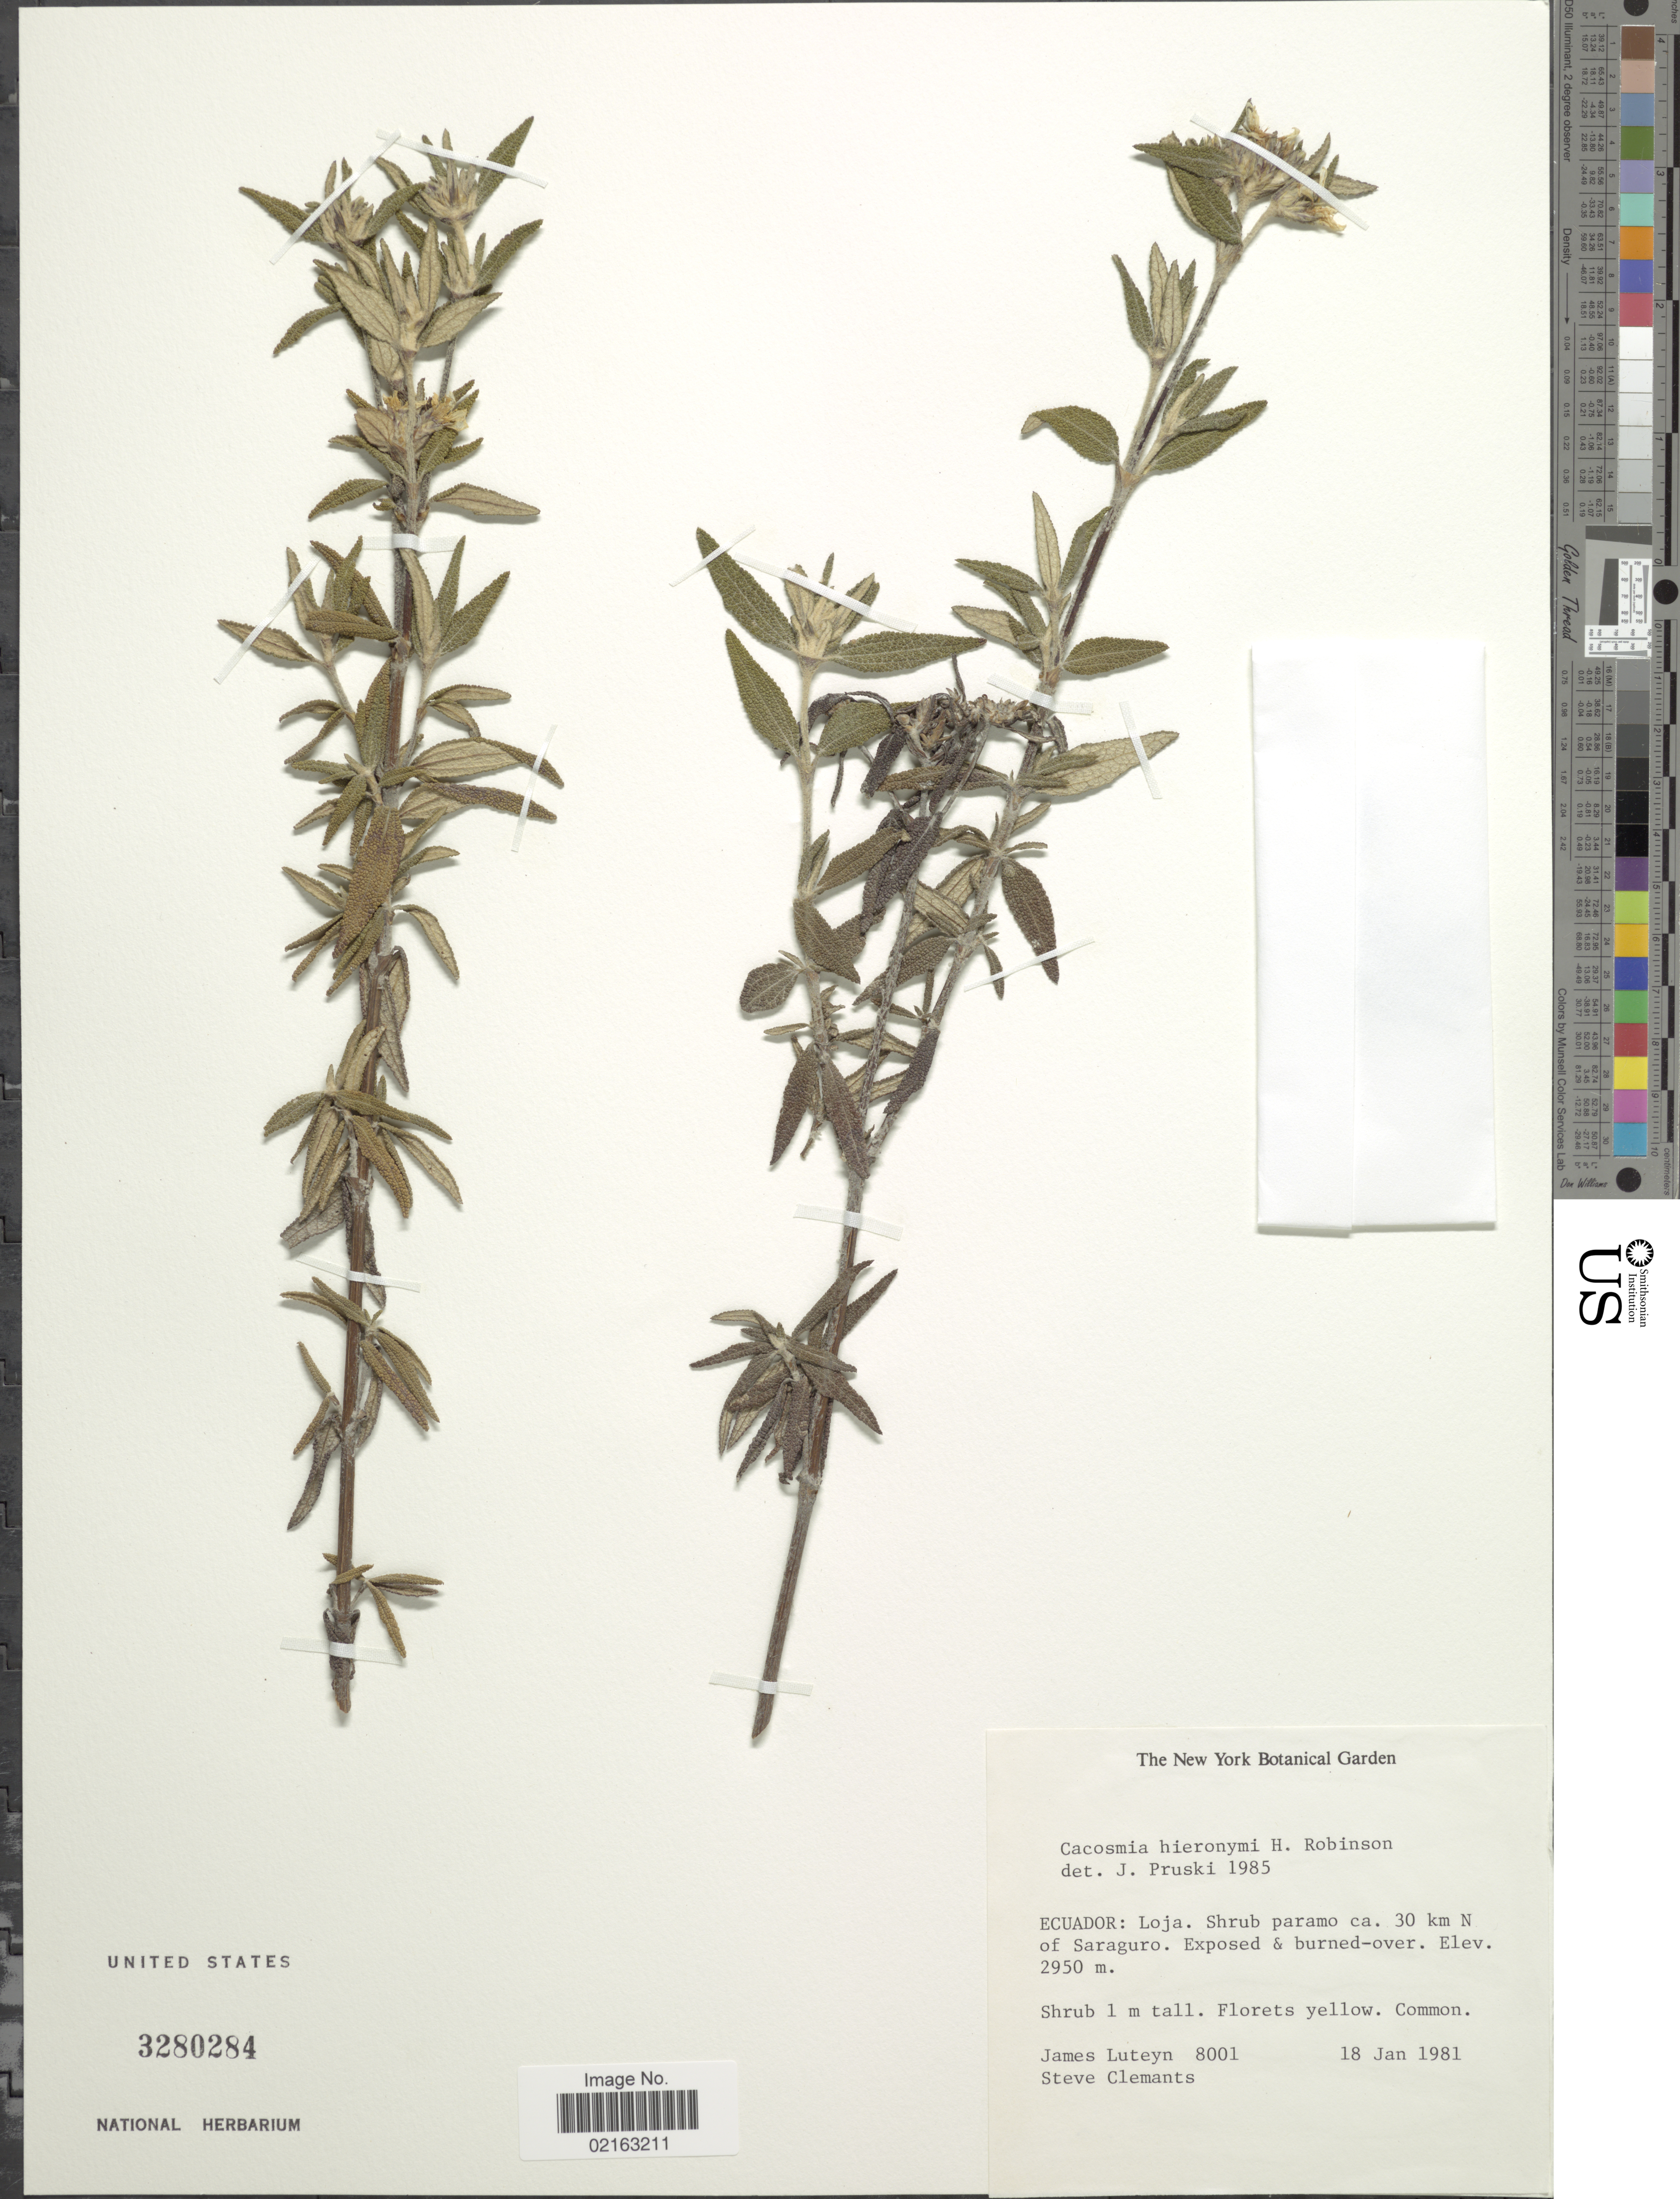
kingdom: Plantae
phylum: Tracheophyta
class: Magnoliopsida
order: Asterales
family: Asteraceae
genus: Cacosmia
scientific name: Cacosmia hieronymi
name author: H. Rob.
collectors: J. L. Luteyn & S. Clemants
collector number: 8001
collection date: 1981-01-18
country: Ecuador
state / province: Loja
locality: Ecuador: Loja. Shrub paramo ca. 30 km N of Saraguro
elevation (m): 2950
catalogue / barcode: US 3280284